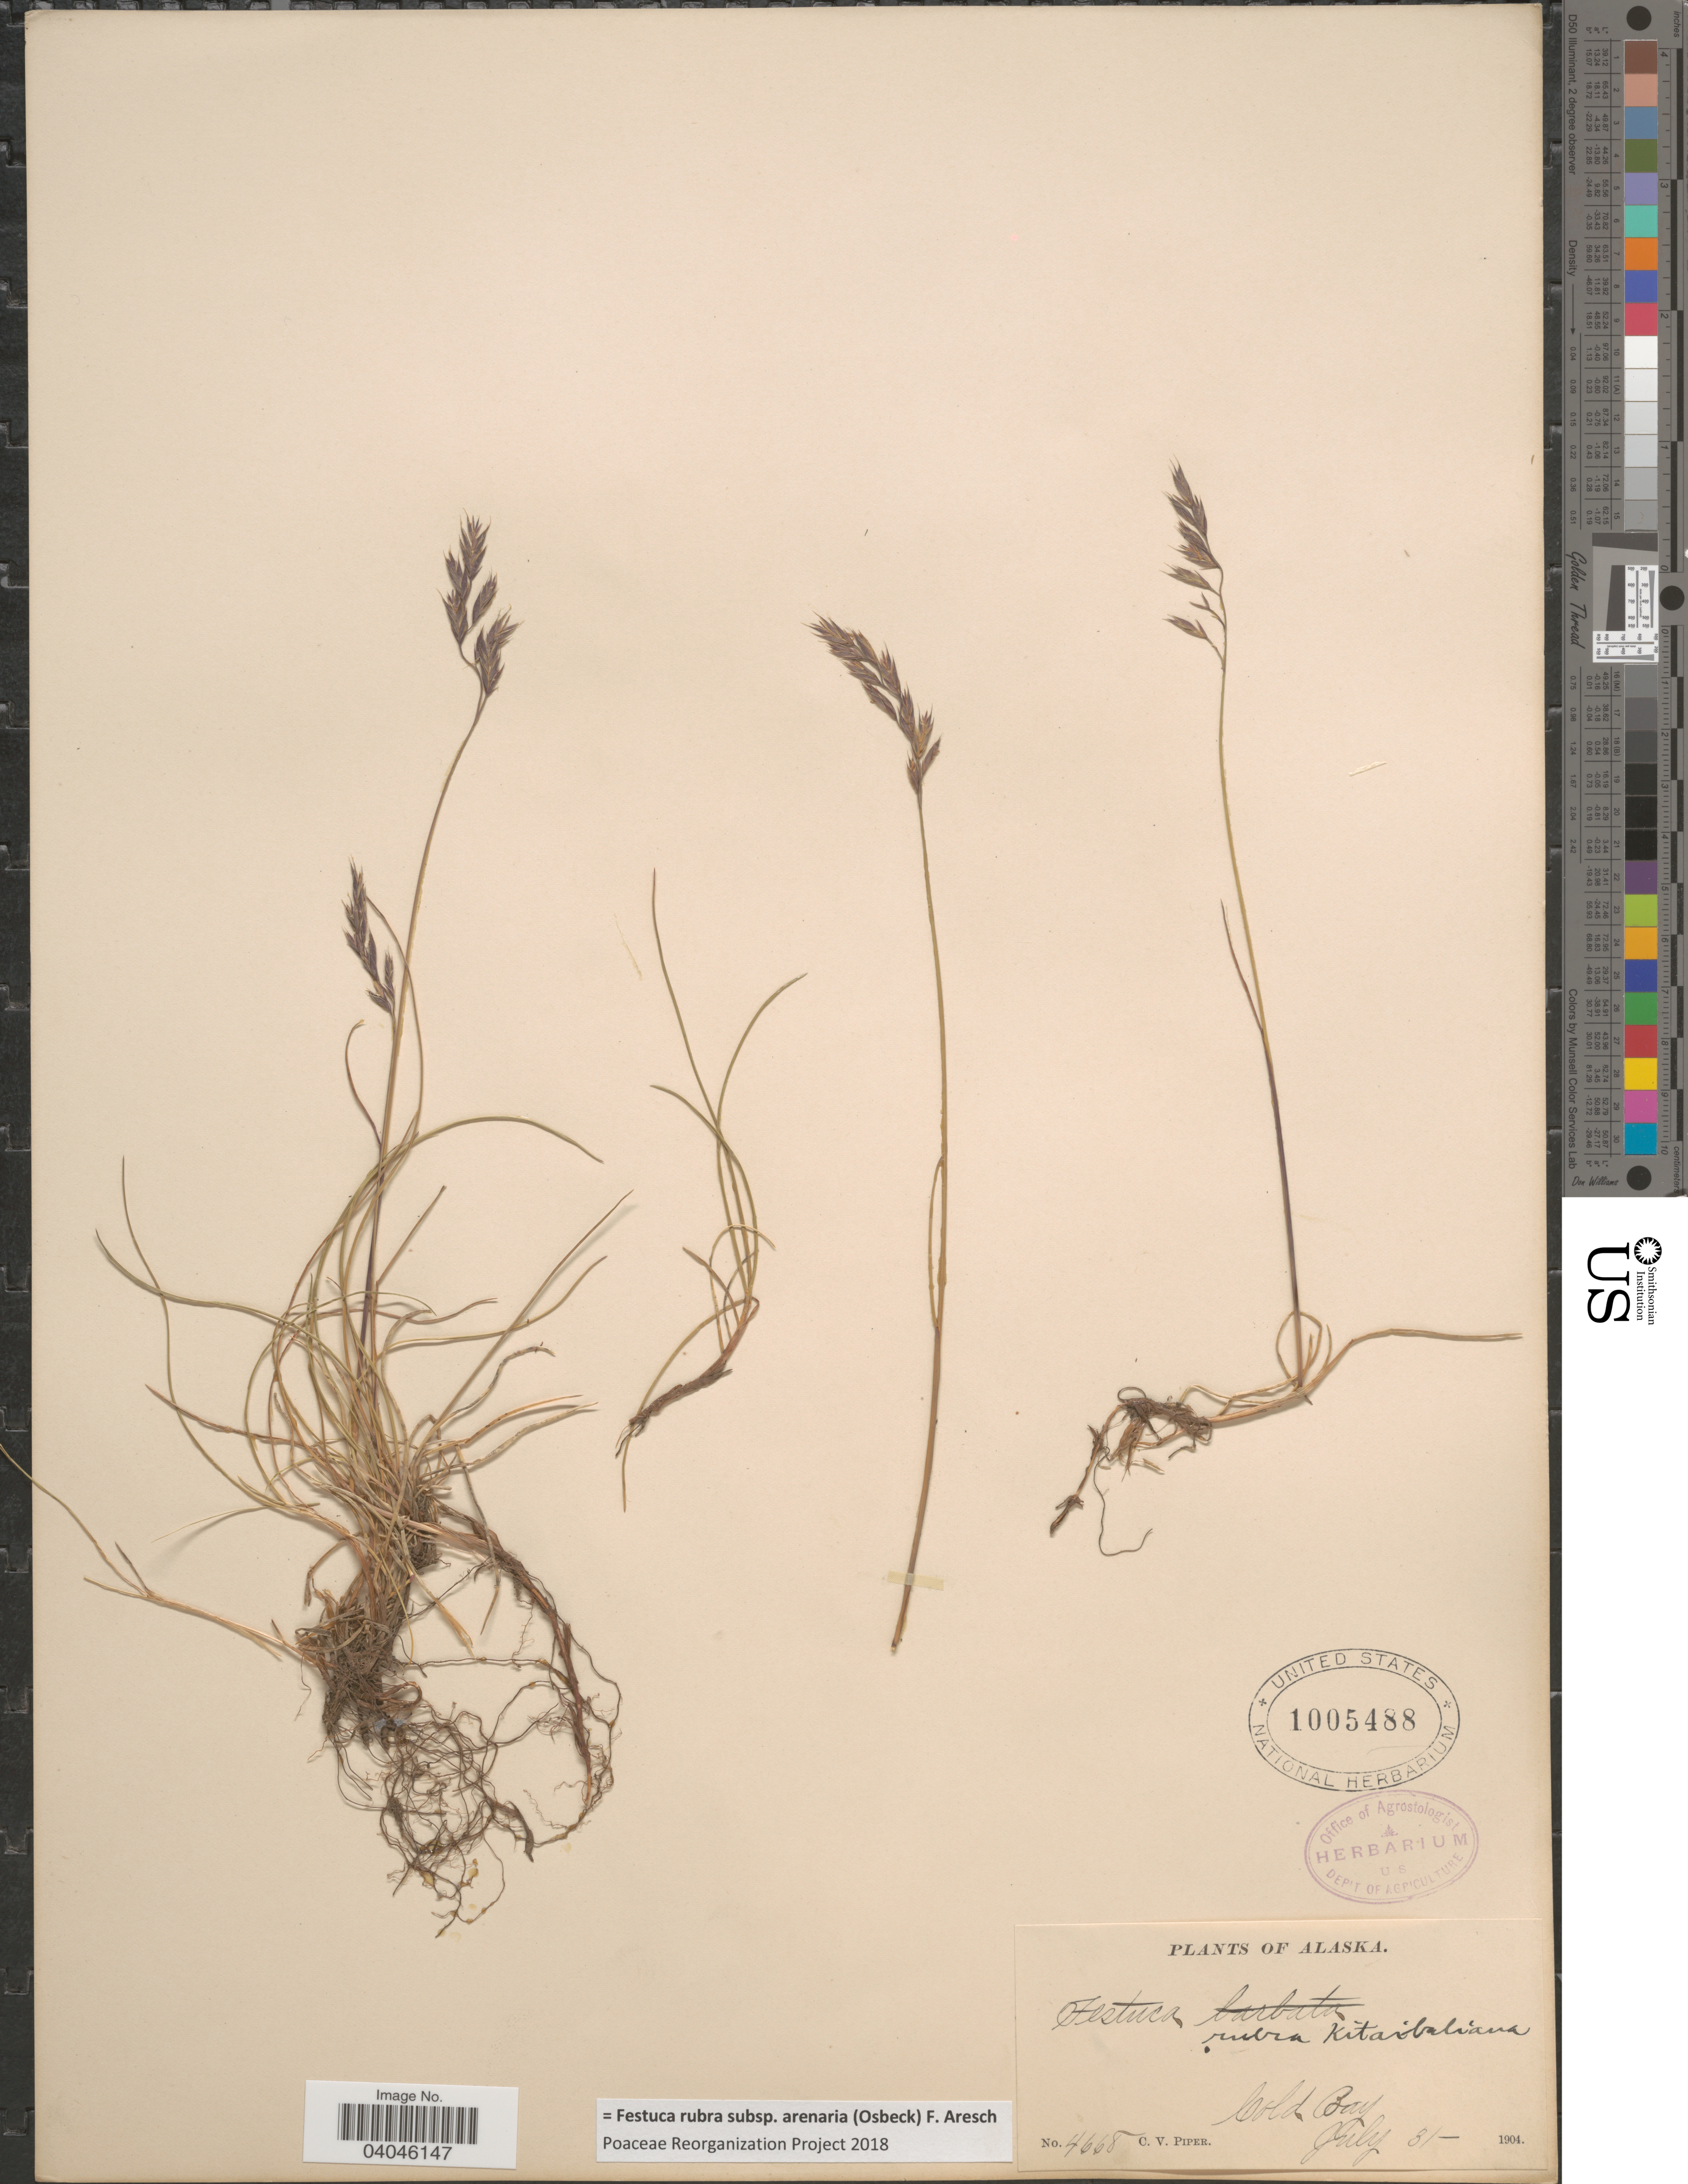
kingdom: Plantae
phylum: Tracheophyta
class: Liliopsida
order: Poales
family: Poaceae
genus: Festuca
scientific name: Festuca rubra subsp. arenaria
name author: (Osbeck) F. Aresch.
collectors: C. V. Piper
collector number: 4668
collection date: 1904-07-31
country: United States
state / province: Alaska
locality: Cold Bay.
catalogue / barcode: US 1005488